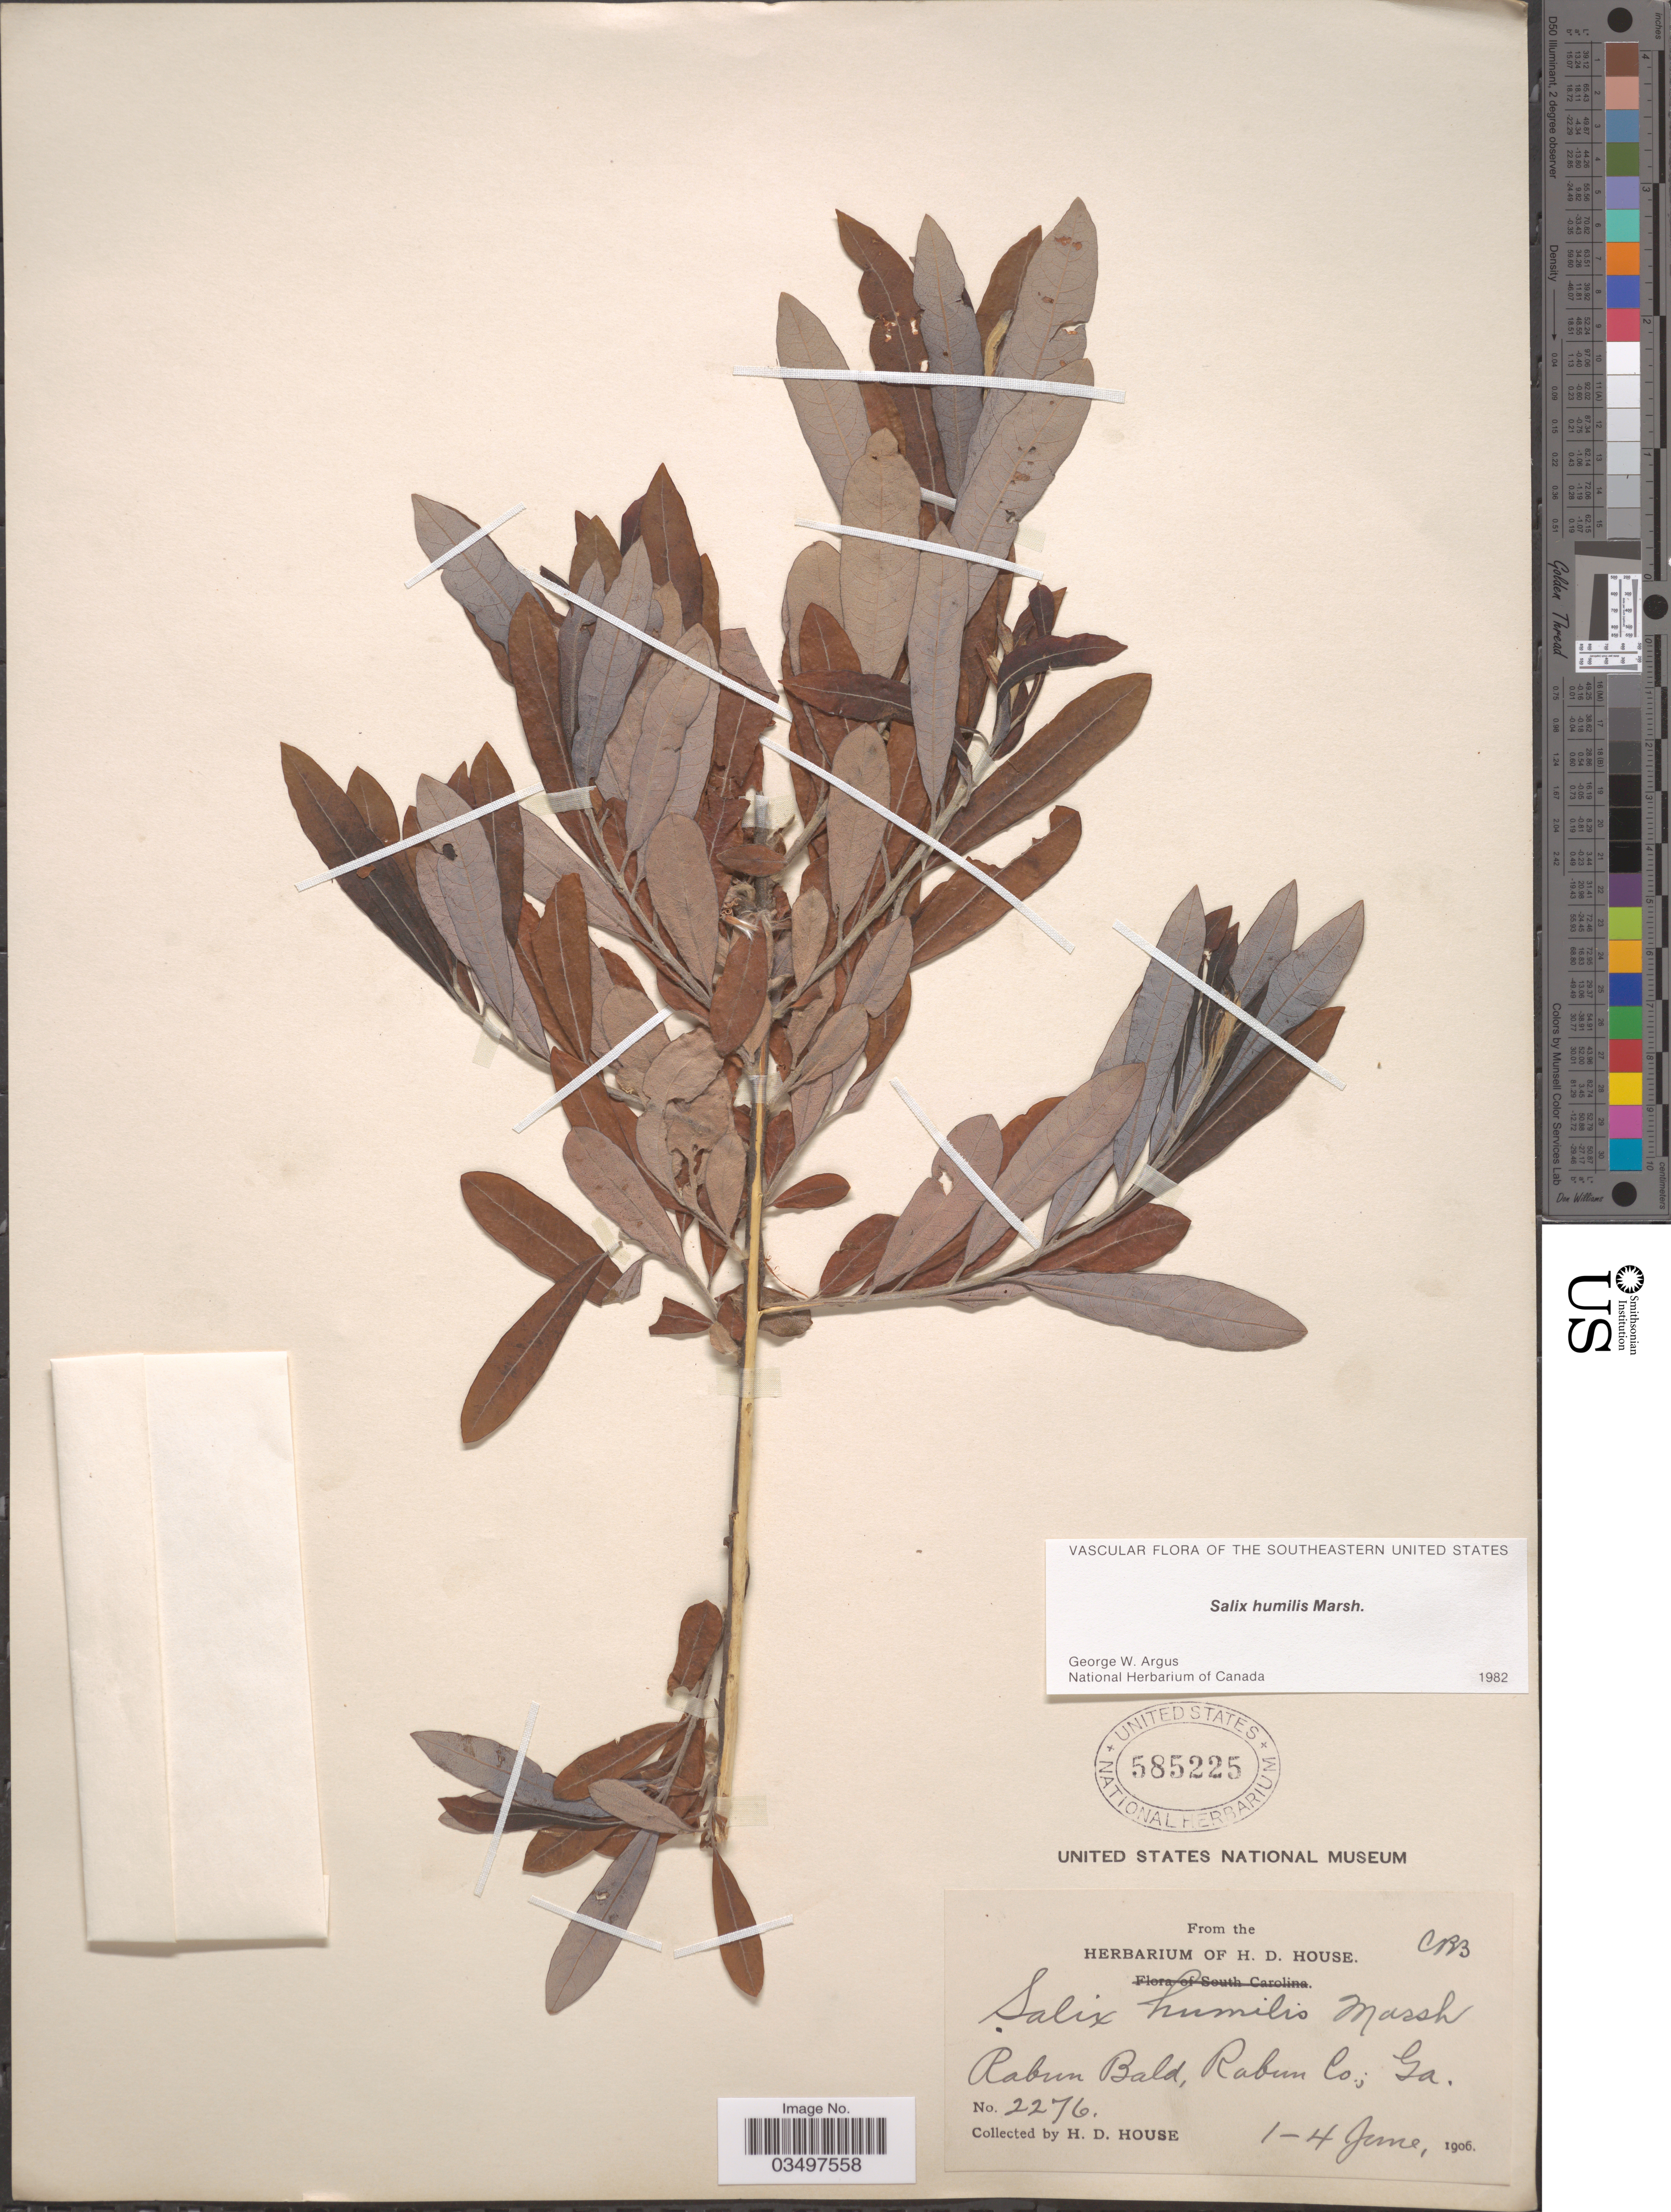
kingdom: Plantae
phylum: Tracheophyta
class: Magnoliopsida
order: Malpighiales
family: Salicaceae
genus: Salix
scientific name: Salix humilis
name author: Marshall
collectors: H. D. House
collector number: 2276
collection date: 1906-06-01/1906-06-04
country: United States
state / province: Georgia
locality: Rabun Bald, Rabun Co.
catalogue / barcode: US 585225